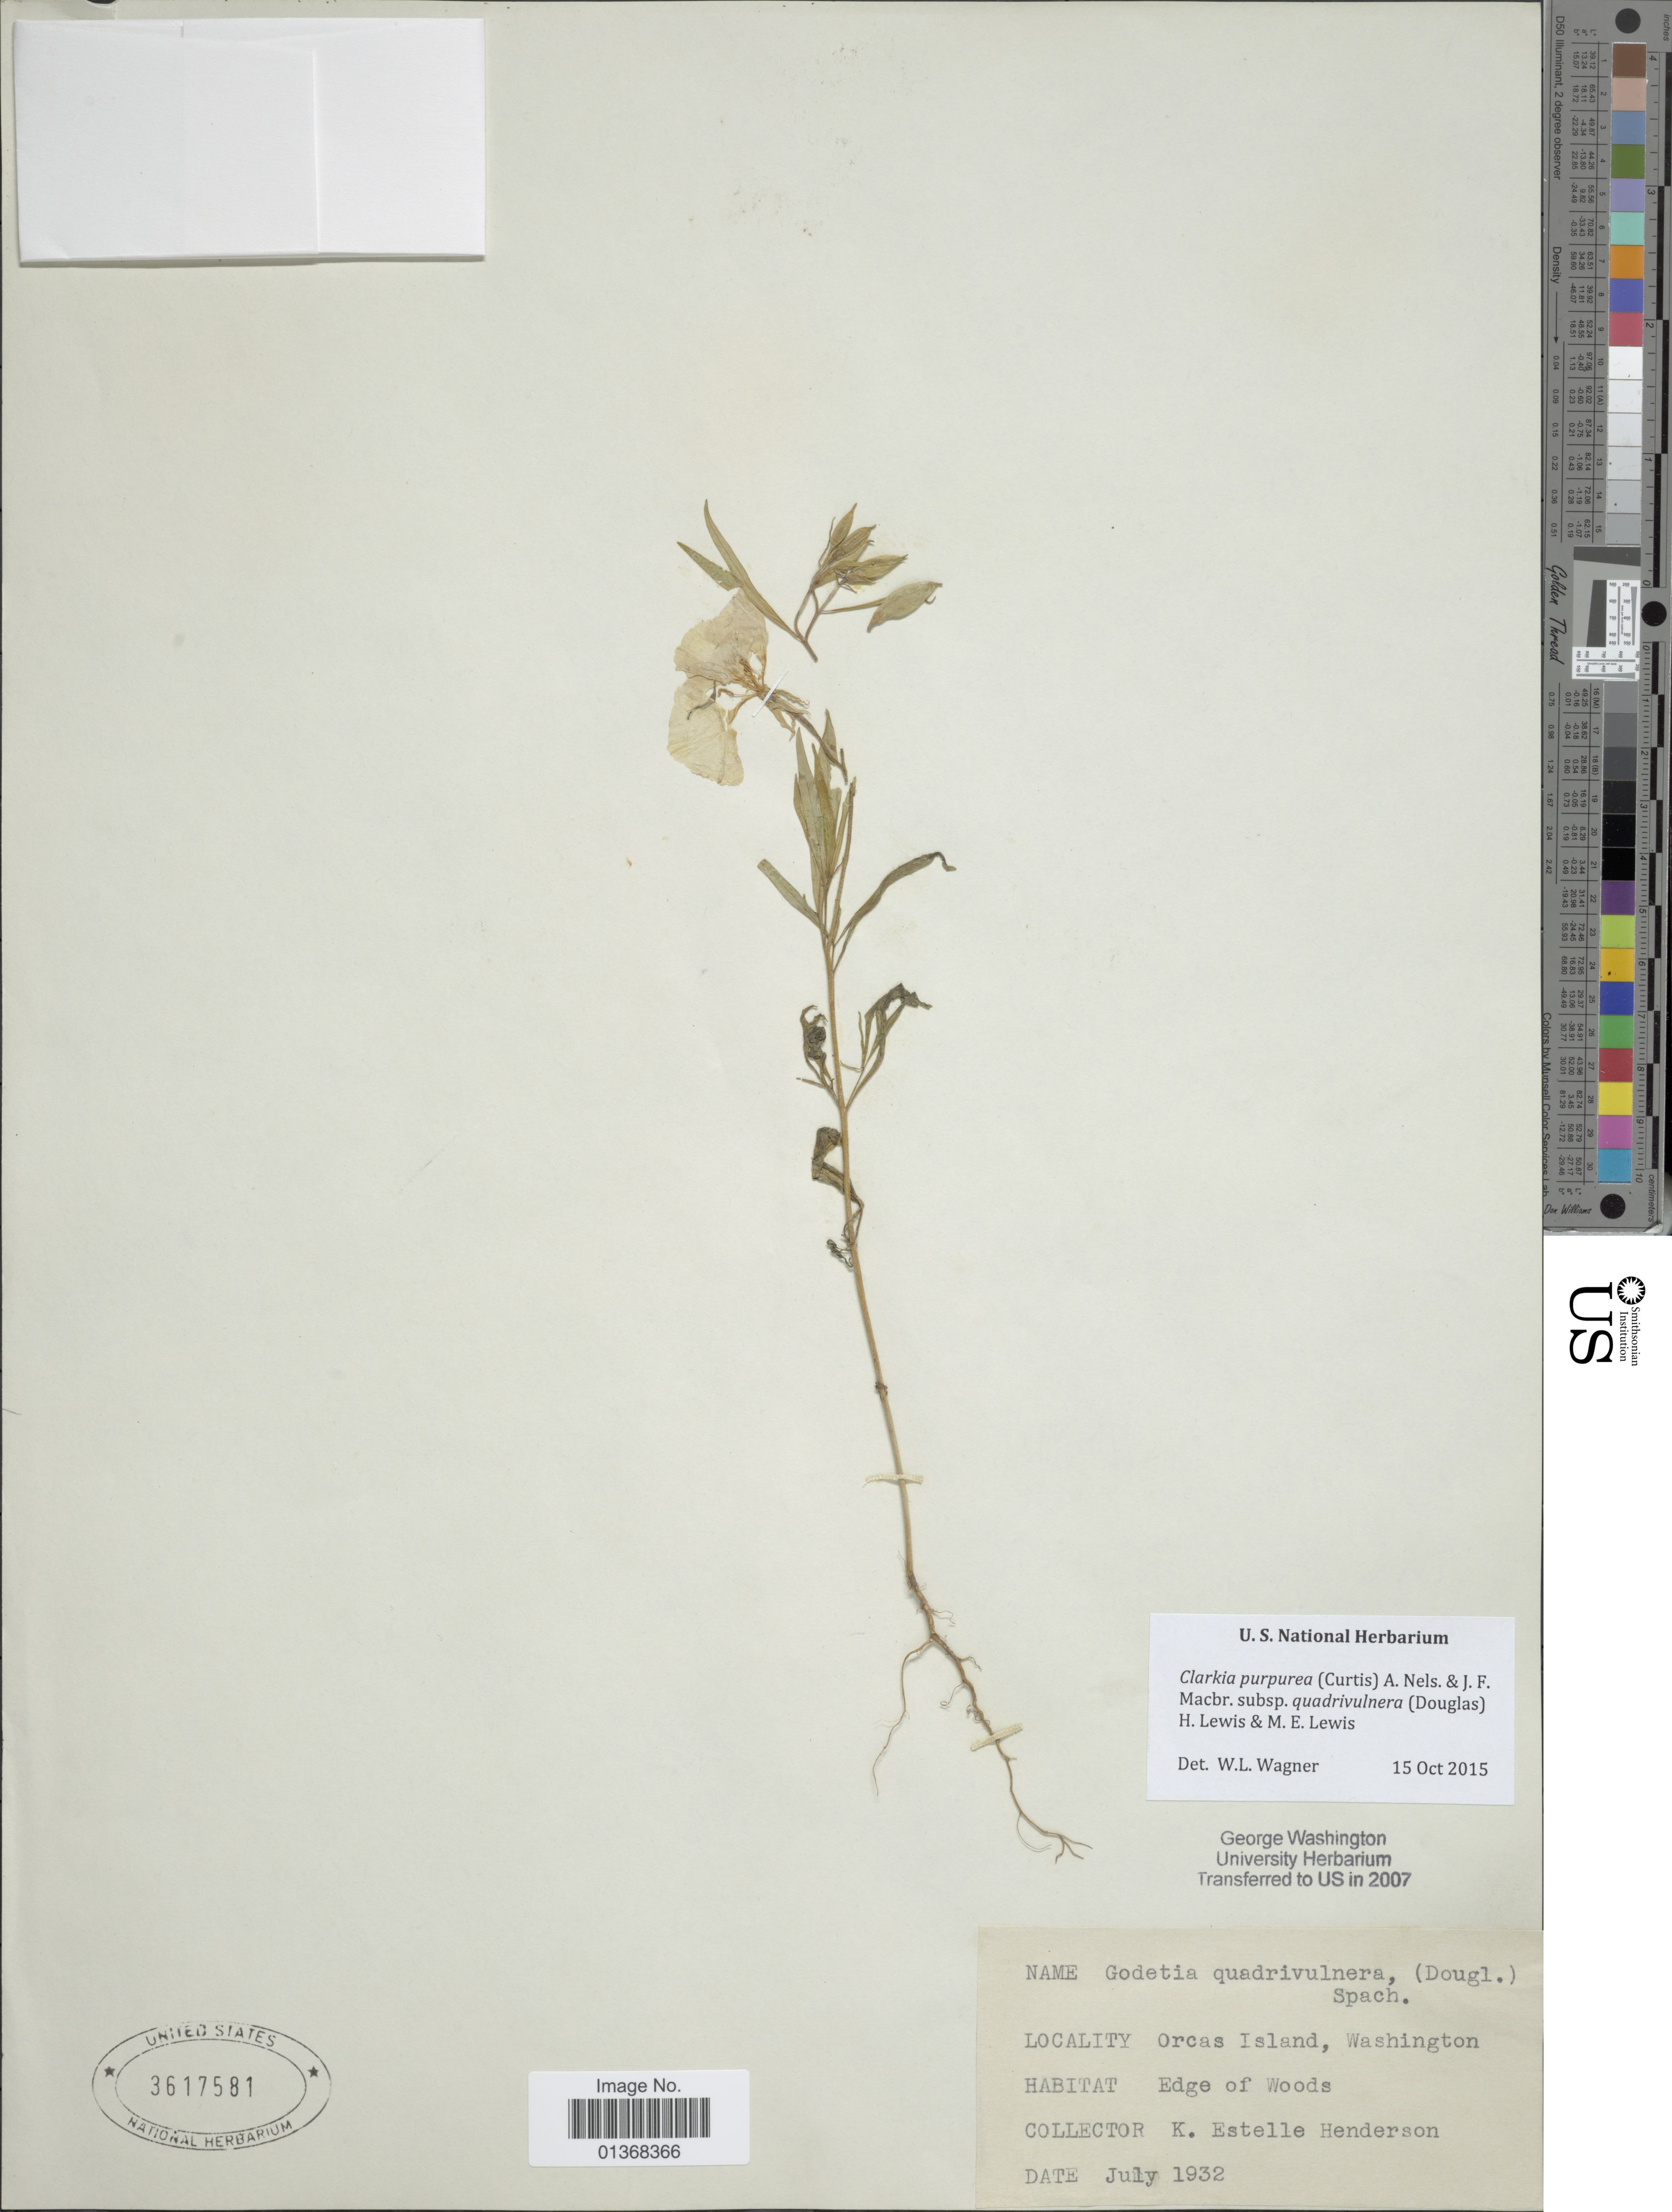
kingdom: Plantae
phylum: Tracheophyta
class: Magnoliopsida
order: Myrtales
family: Onagraceae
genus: Clarkia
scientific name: Clarkia purpurea subsp. quadrivulnera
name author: (Douglas) H.F. Lewis & M.R. Lewis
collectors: K. Henderson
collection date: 1932-07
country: United States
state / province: Washington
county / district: San Juan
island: Orcas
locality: Orcas Island, Washington, Edge of Woods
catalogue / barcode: US 3617581